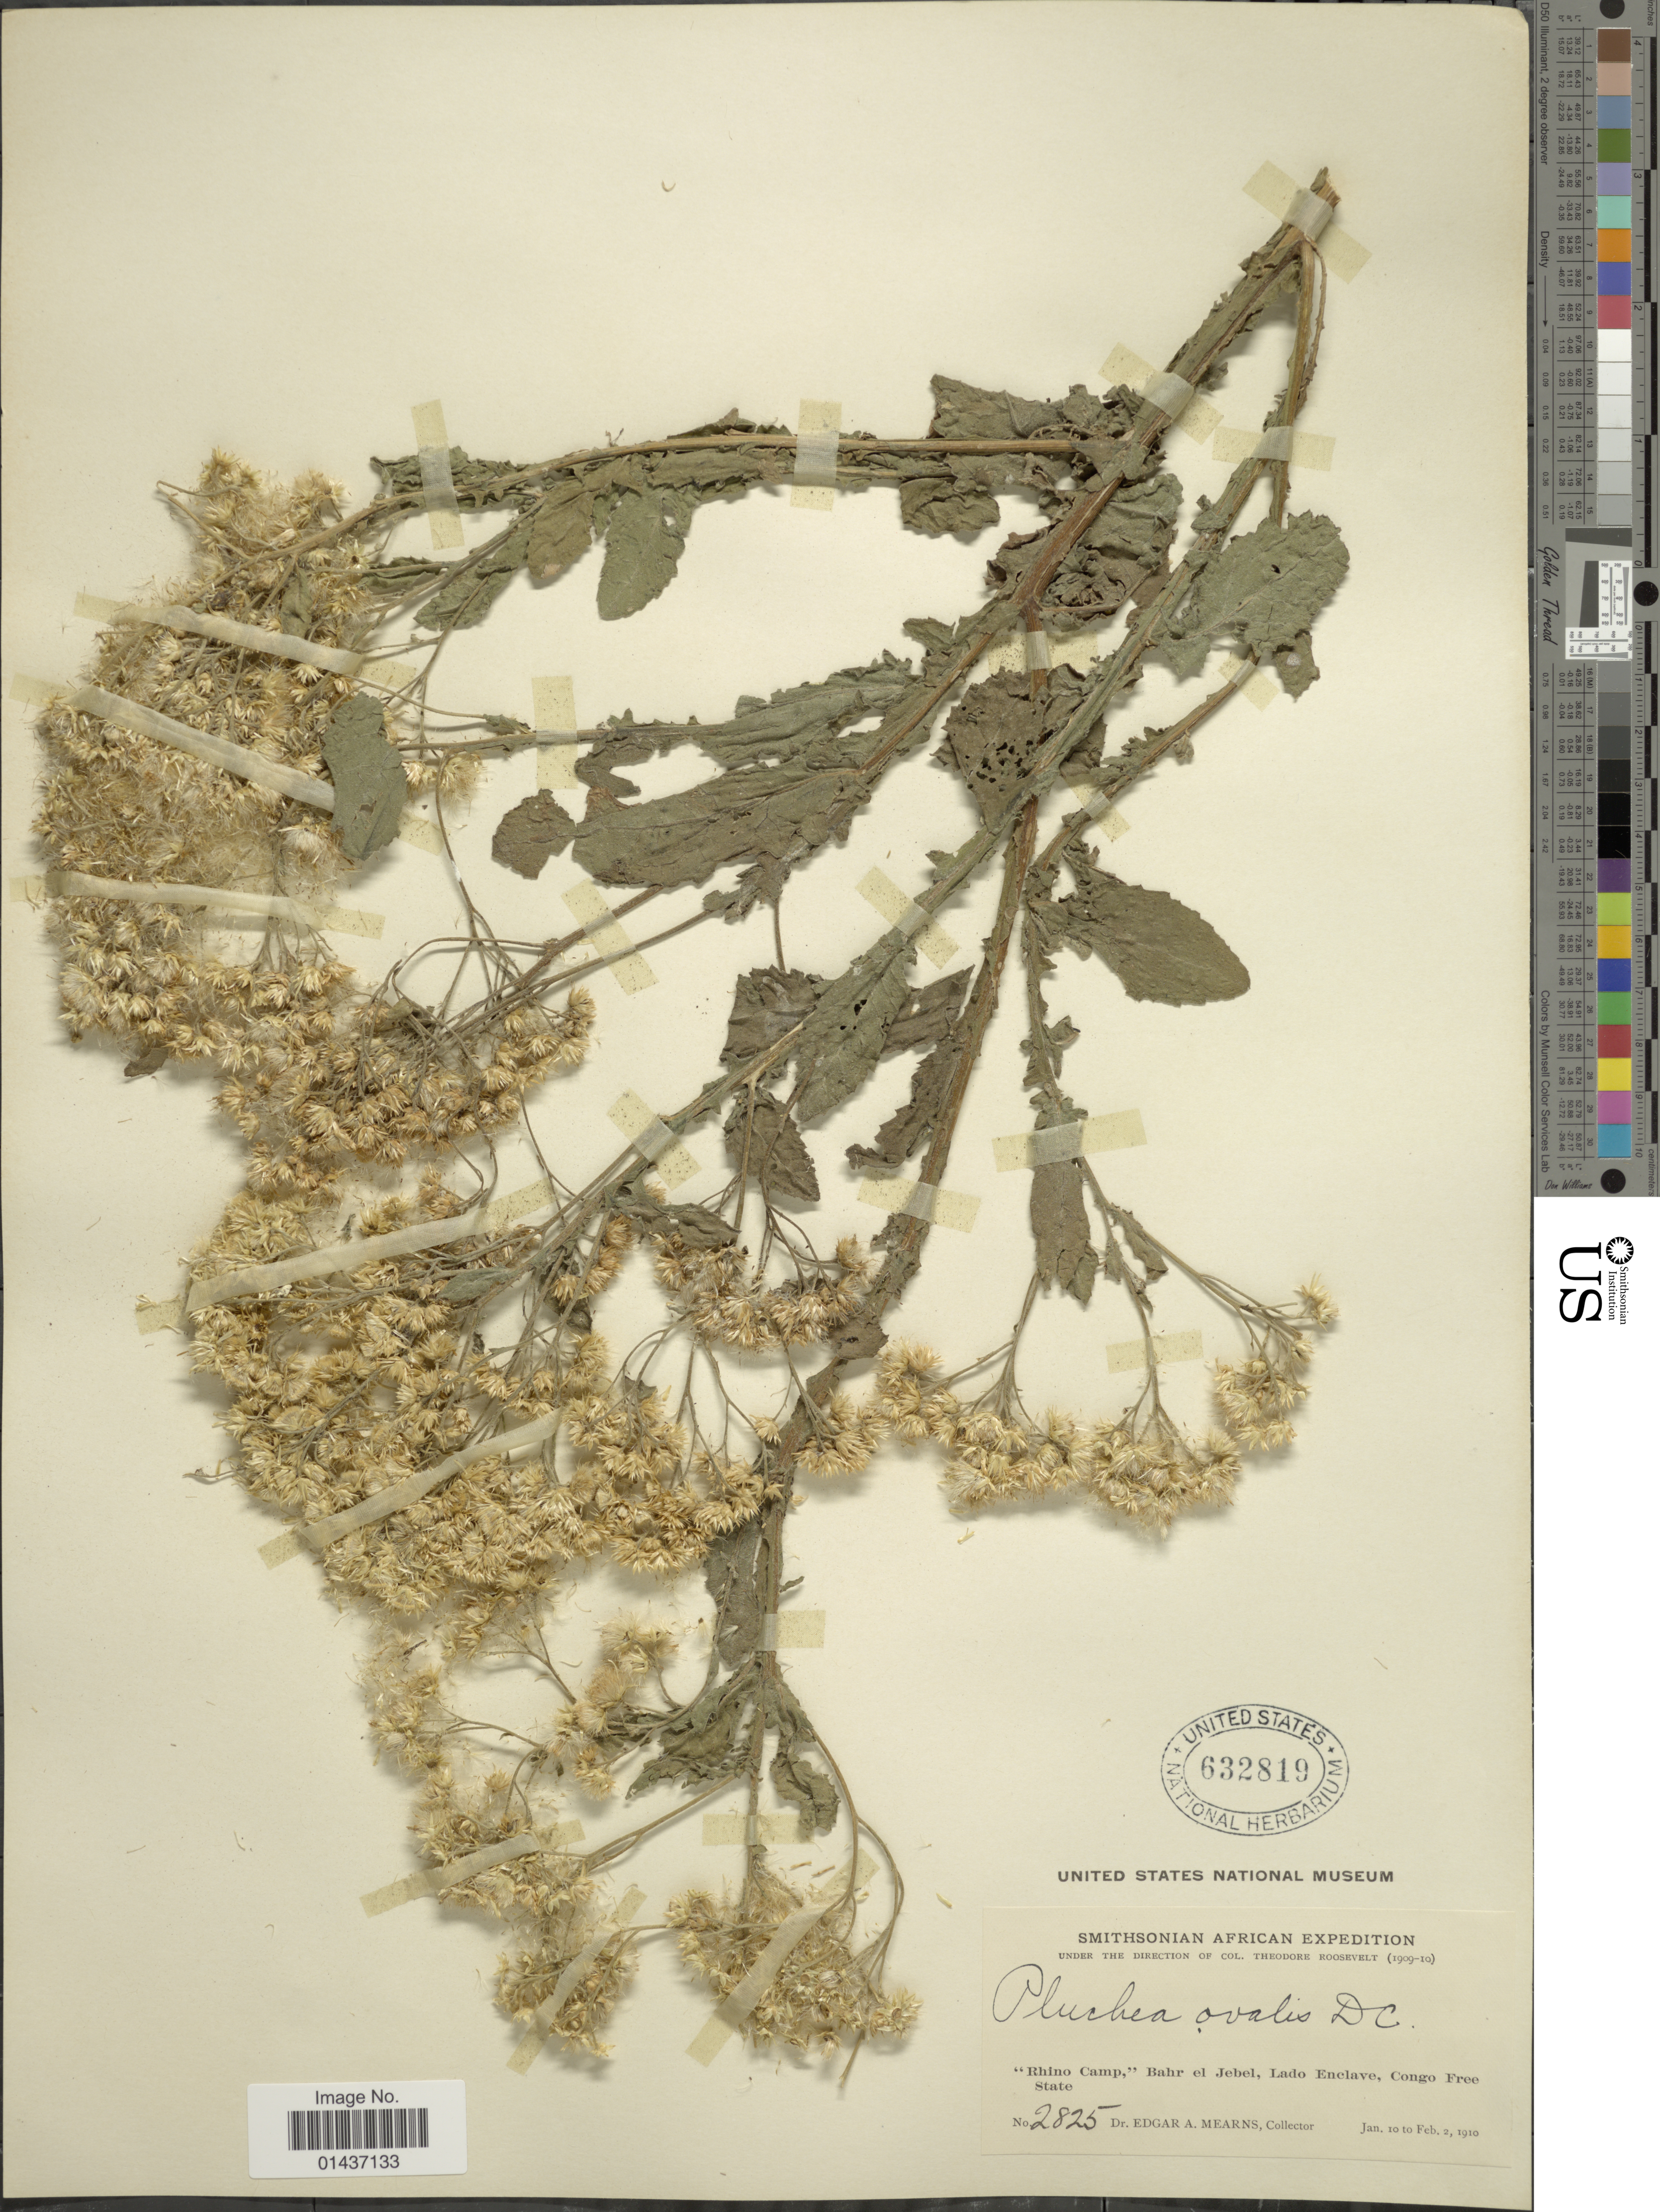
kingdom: Plantae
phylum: Tracheophyta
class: Magnoliopsida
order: Asterales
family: Asteraceae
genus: Pluchea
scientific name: Pluchea ovalis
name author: (Pers.) DC.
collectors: E. A. Mearns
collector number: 2825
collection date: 1910-01-10/1910-02-02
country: South Sudan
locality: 'Rhino Camp,' Bahr el Jebel, Lado Enclave, Congo Free State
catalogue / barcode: US 632819